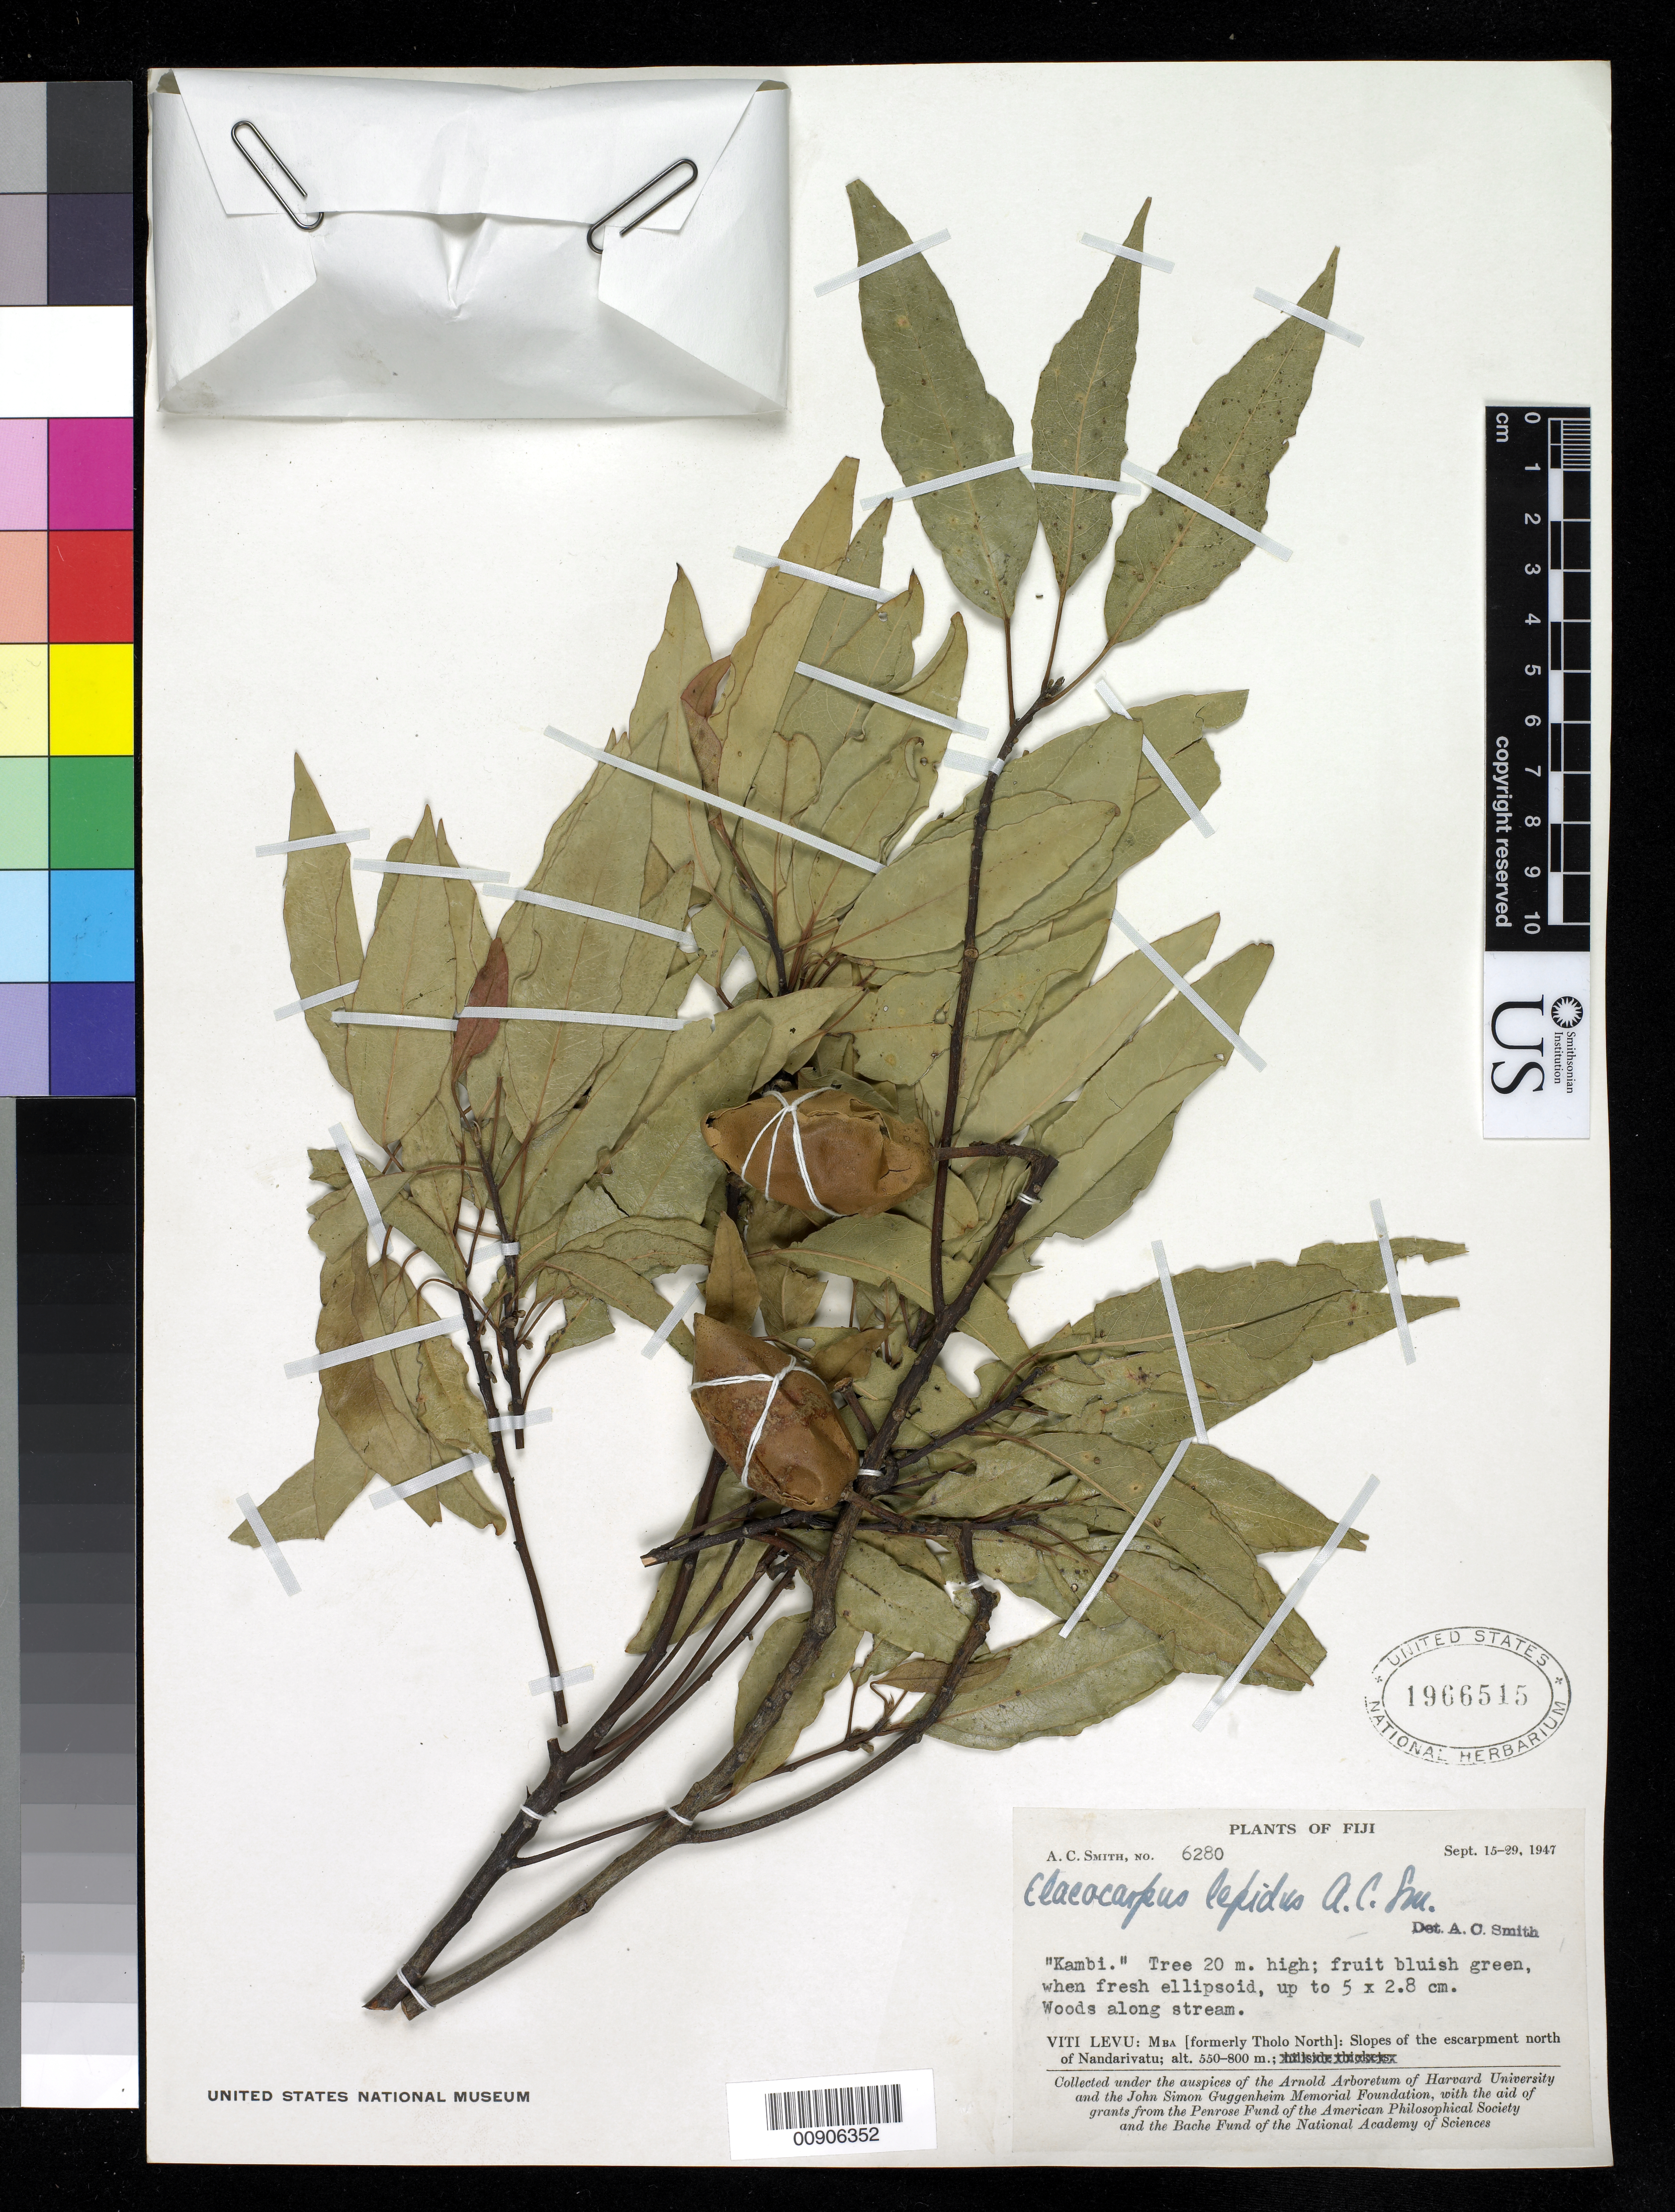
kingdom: Plantae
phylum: Tracheophyta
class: Magnoliopsida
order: Oxalidales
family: Elaeocarpaceae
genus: Elaeocarpus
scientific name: Elaeocarpus lepidus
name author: A.C. Sm.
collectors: C. A. Smith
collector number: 6280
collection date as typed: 27 Oct 1947 to 10 Nov 1947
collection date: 1947-10-27/1947-11-10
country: Fiji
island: Macuata-i-wai [Mathuata-i-wai]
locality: Mathuata: Southern slopes of Mt. Numbuiloa, east of Lambasa. Open forest.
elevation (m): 100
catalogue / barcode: US 1966545